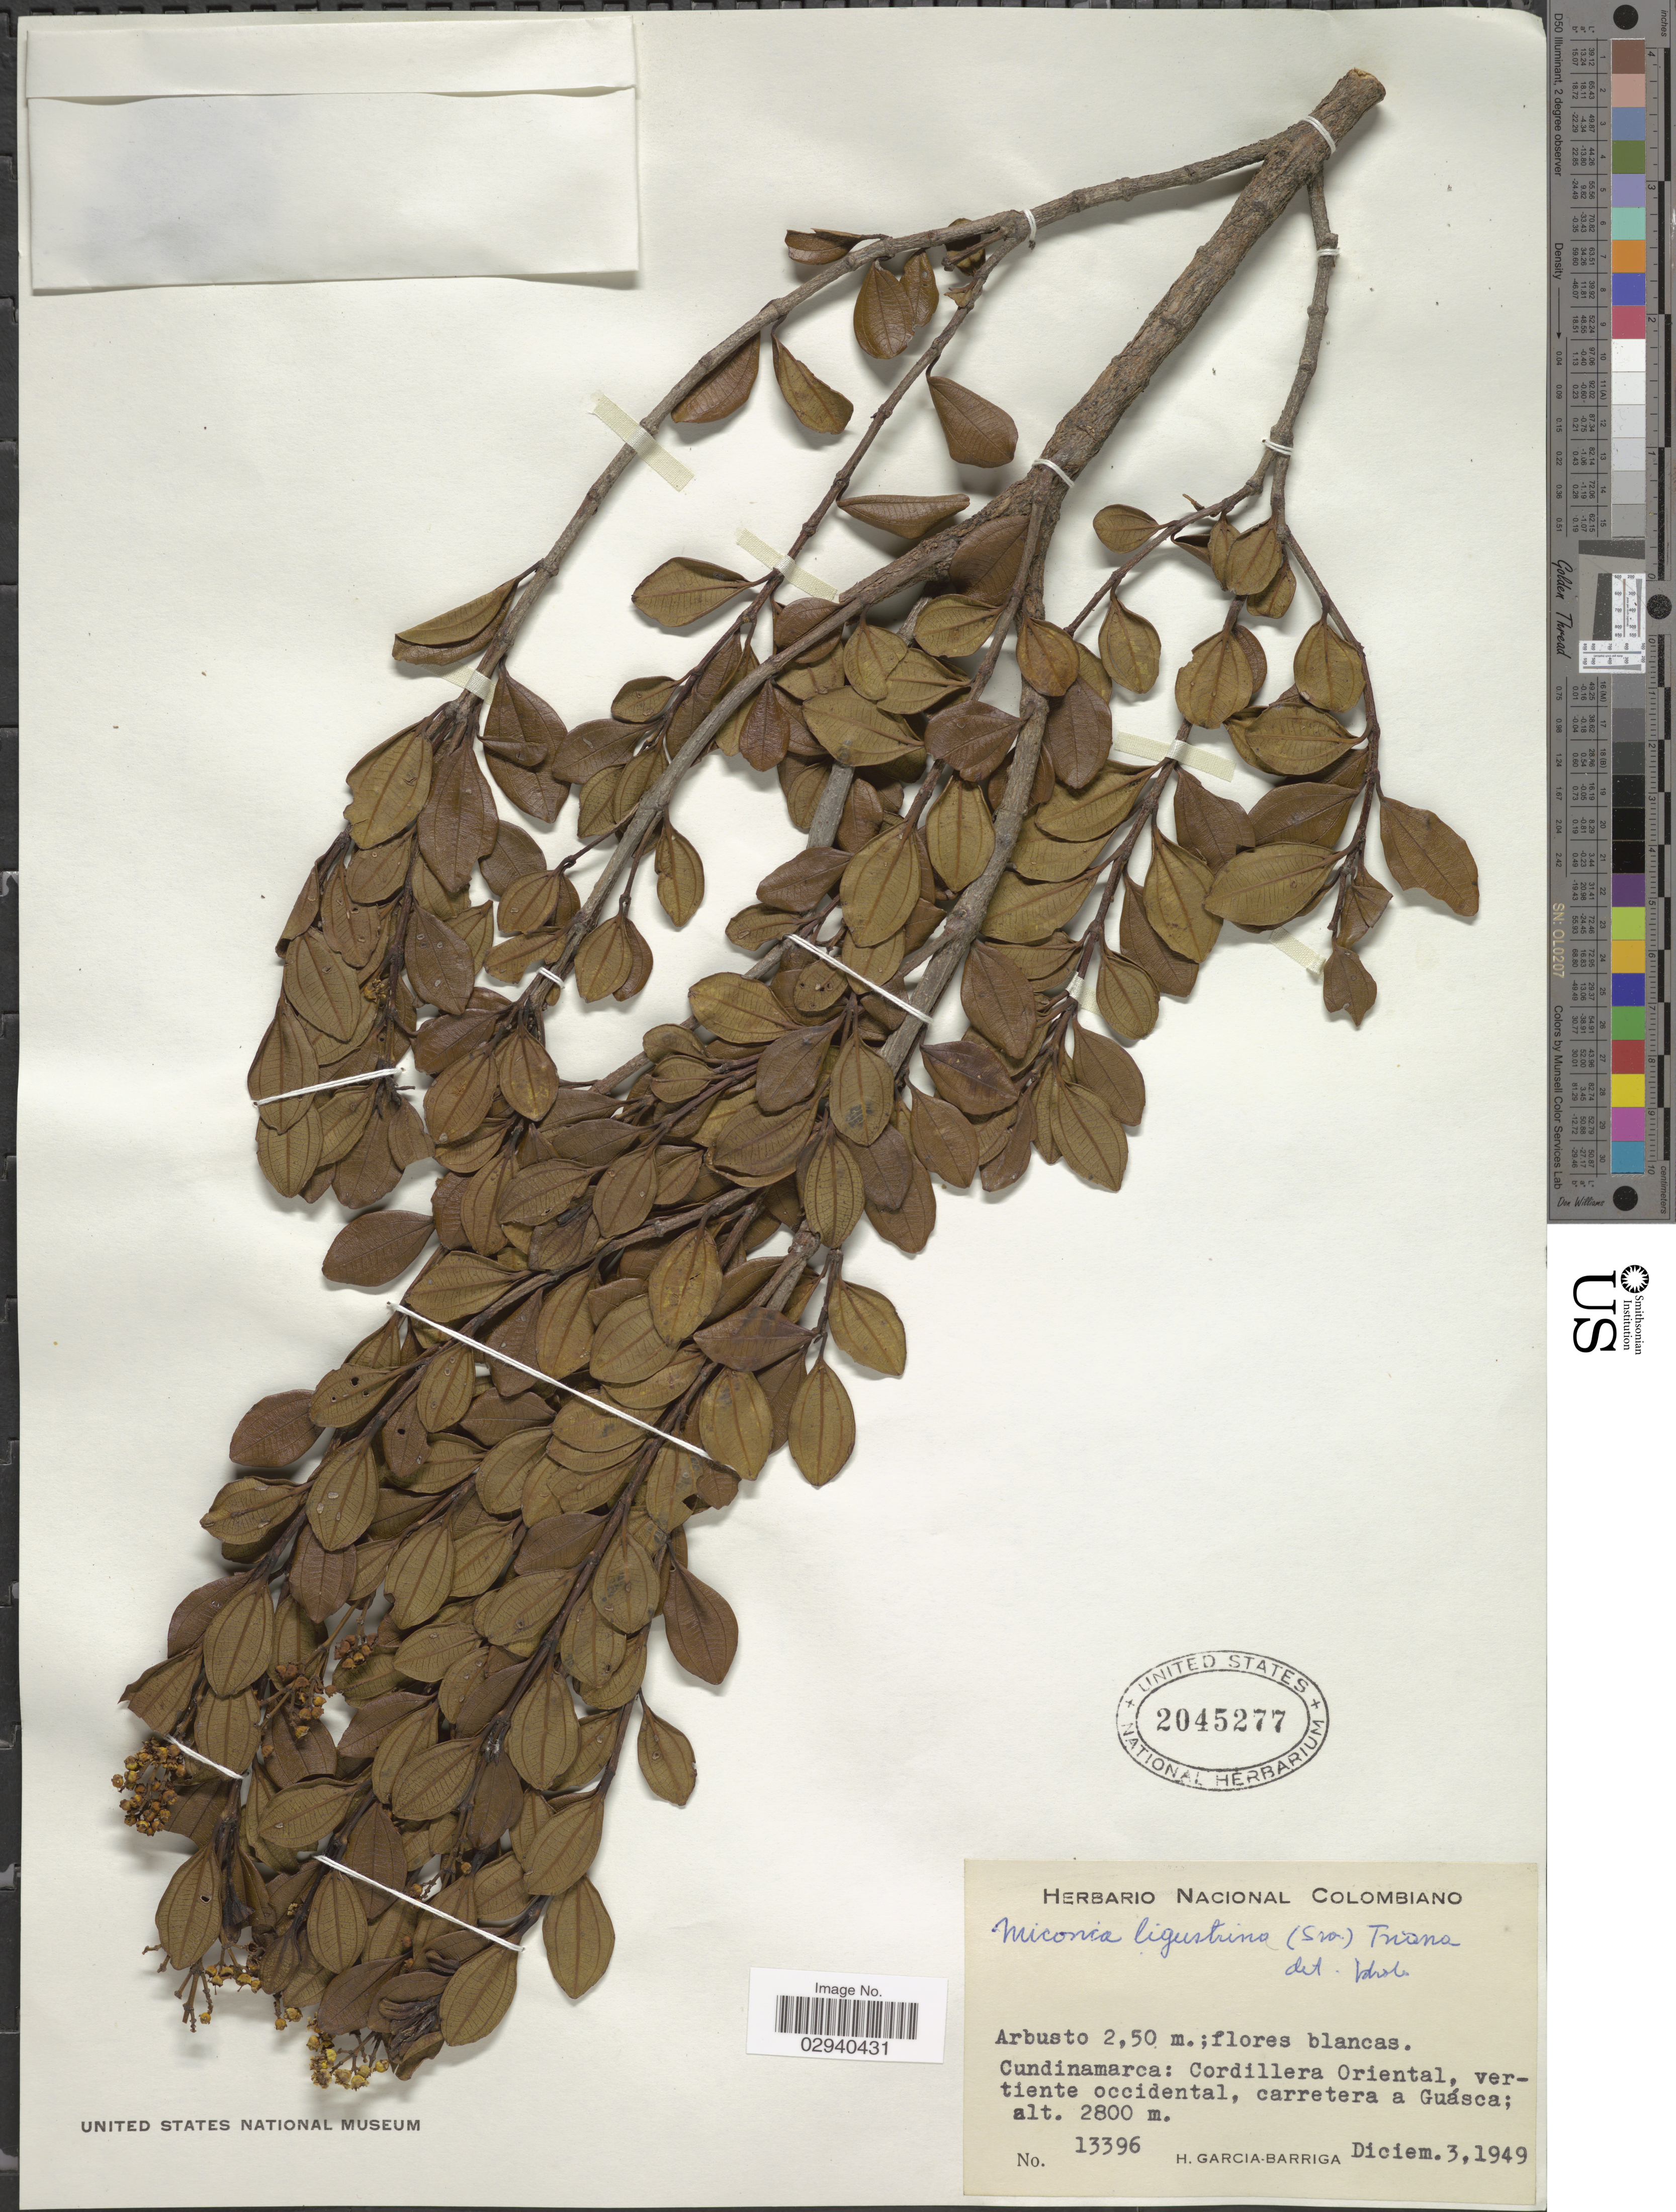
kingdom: Plantae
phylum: Tracheophyta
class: Magnoliopsida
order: Myrtales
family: Melastomataceae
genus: Miconia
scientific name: Miconia ligustrina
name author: (Sw.) Triana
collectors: H. García Barriga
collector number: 13396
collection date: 1949-12-03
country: Colombia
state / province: Cundinamarca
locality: Cordillera Oriental, vertiente occidental, carretera a Guásca.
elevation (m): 2800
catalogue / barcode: US 2045277